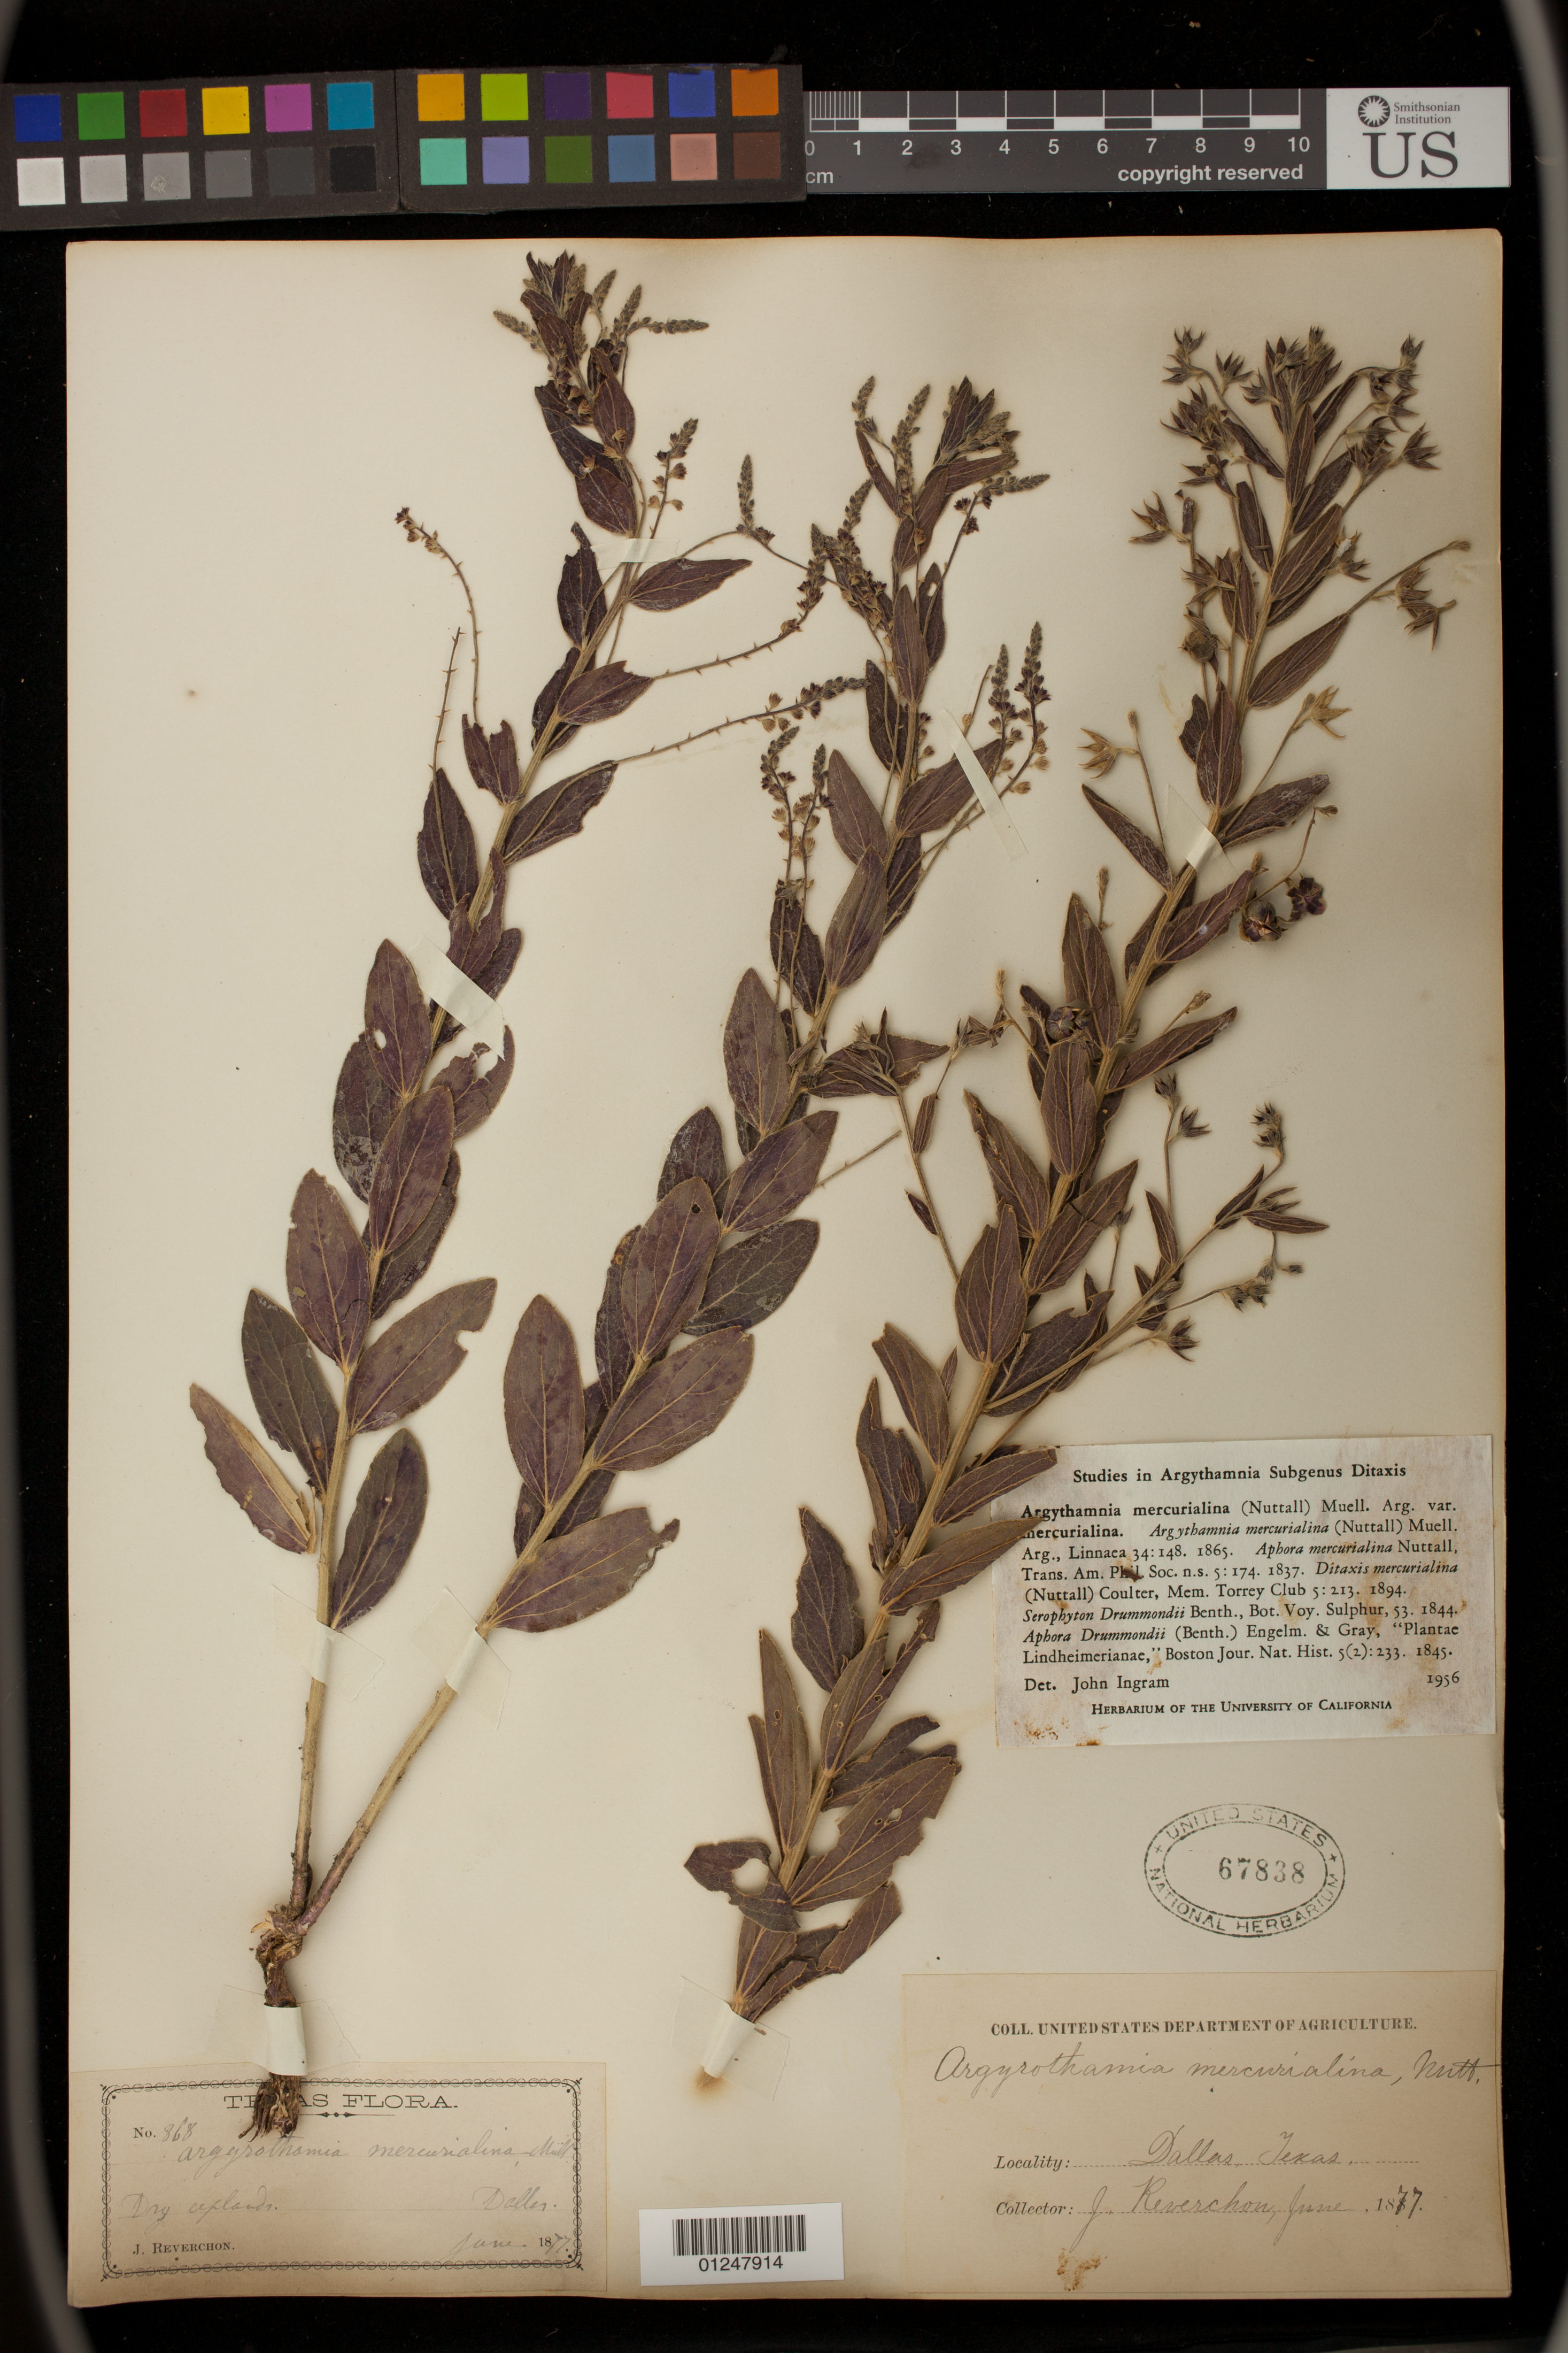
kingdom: Plantae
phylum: Tracheophyta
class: Magnoliopsida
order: Malpighiales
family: Euphorbiaceae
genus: Argythamnia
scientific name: Argythamnia mercurialina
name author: (Nutt.) Müll. Arg.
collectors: J. Reverchon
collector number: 868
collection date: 1877-06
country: United States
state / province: Texas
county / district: Dallas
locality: Dallas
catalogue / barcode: US 67838